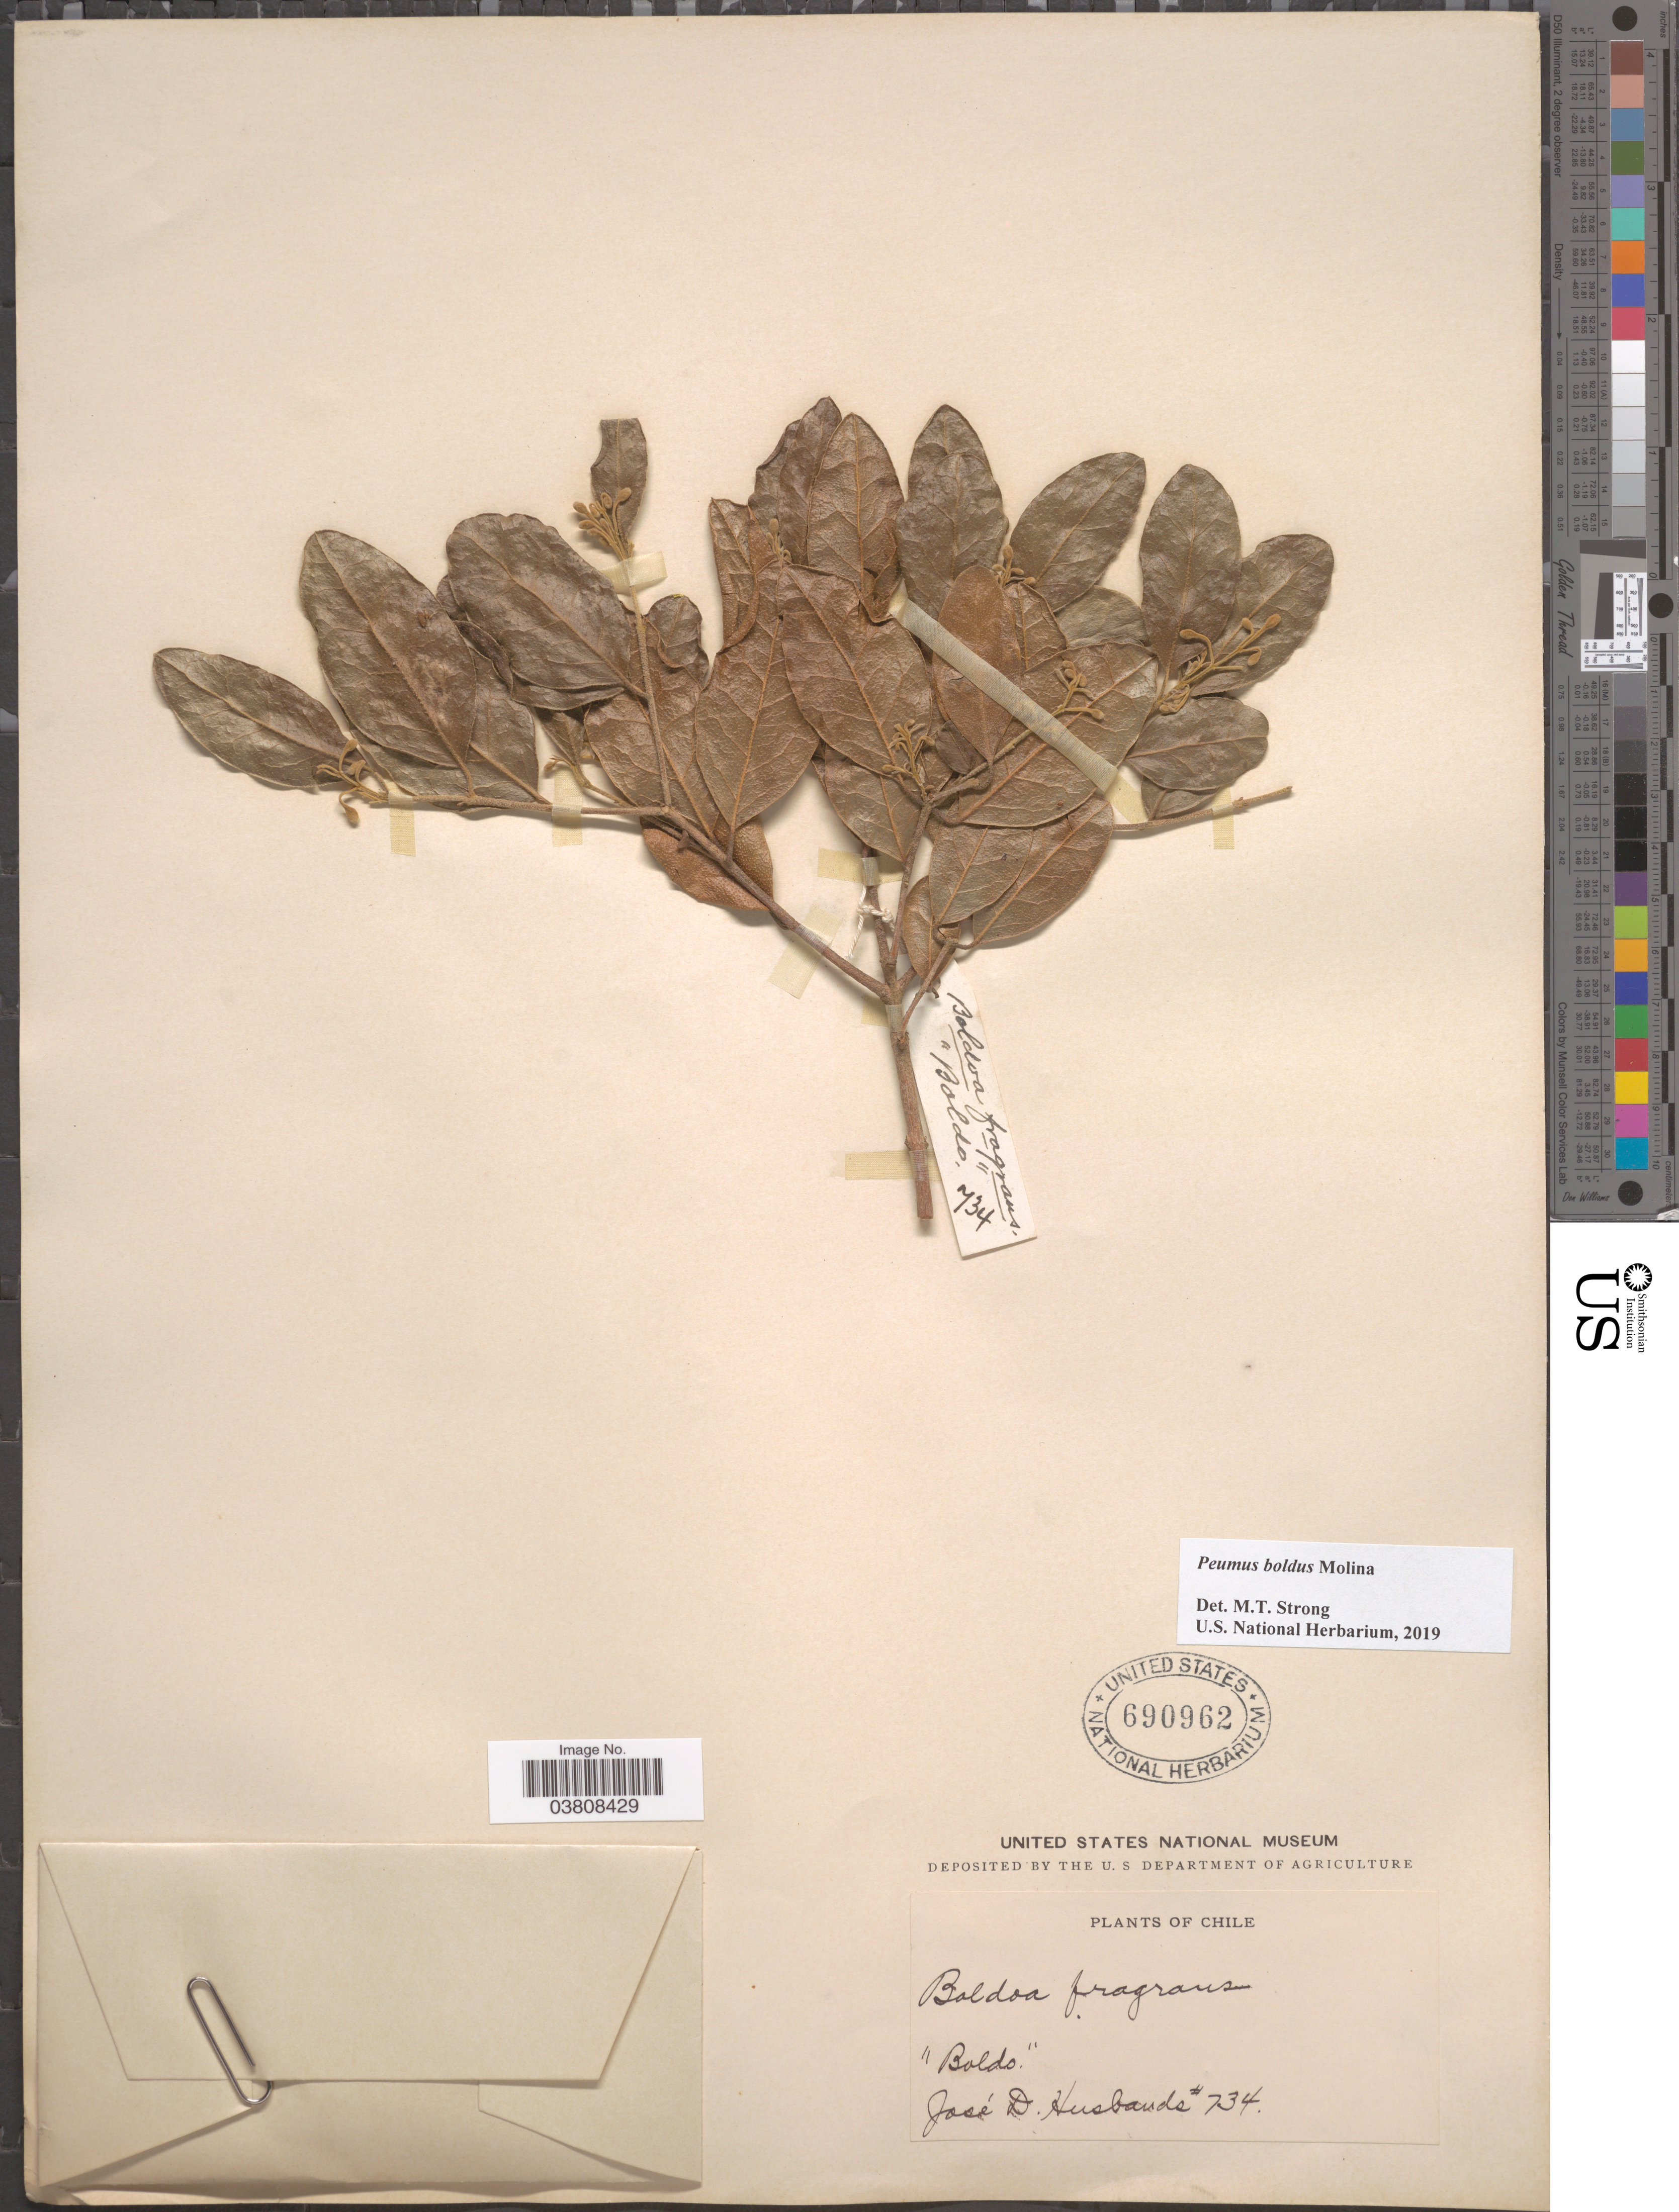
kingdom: Plantae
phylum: Tracheophyta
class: Magnoliopsida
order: Laurales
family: Monimiaceae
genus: Peumus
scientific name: Peumus boldus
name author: Molina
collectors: J. Husbands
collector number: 734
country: Chile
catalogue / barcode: US 690962